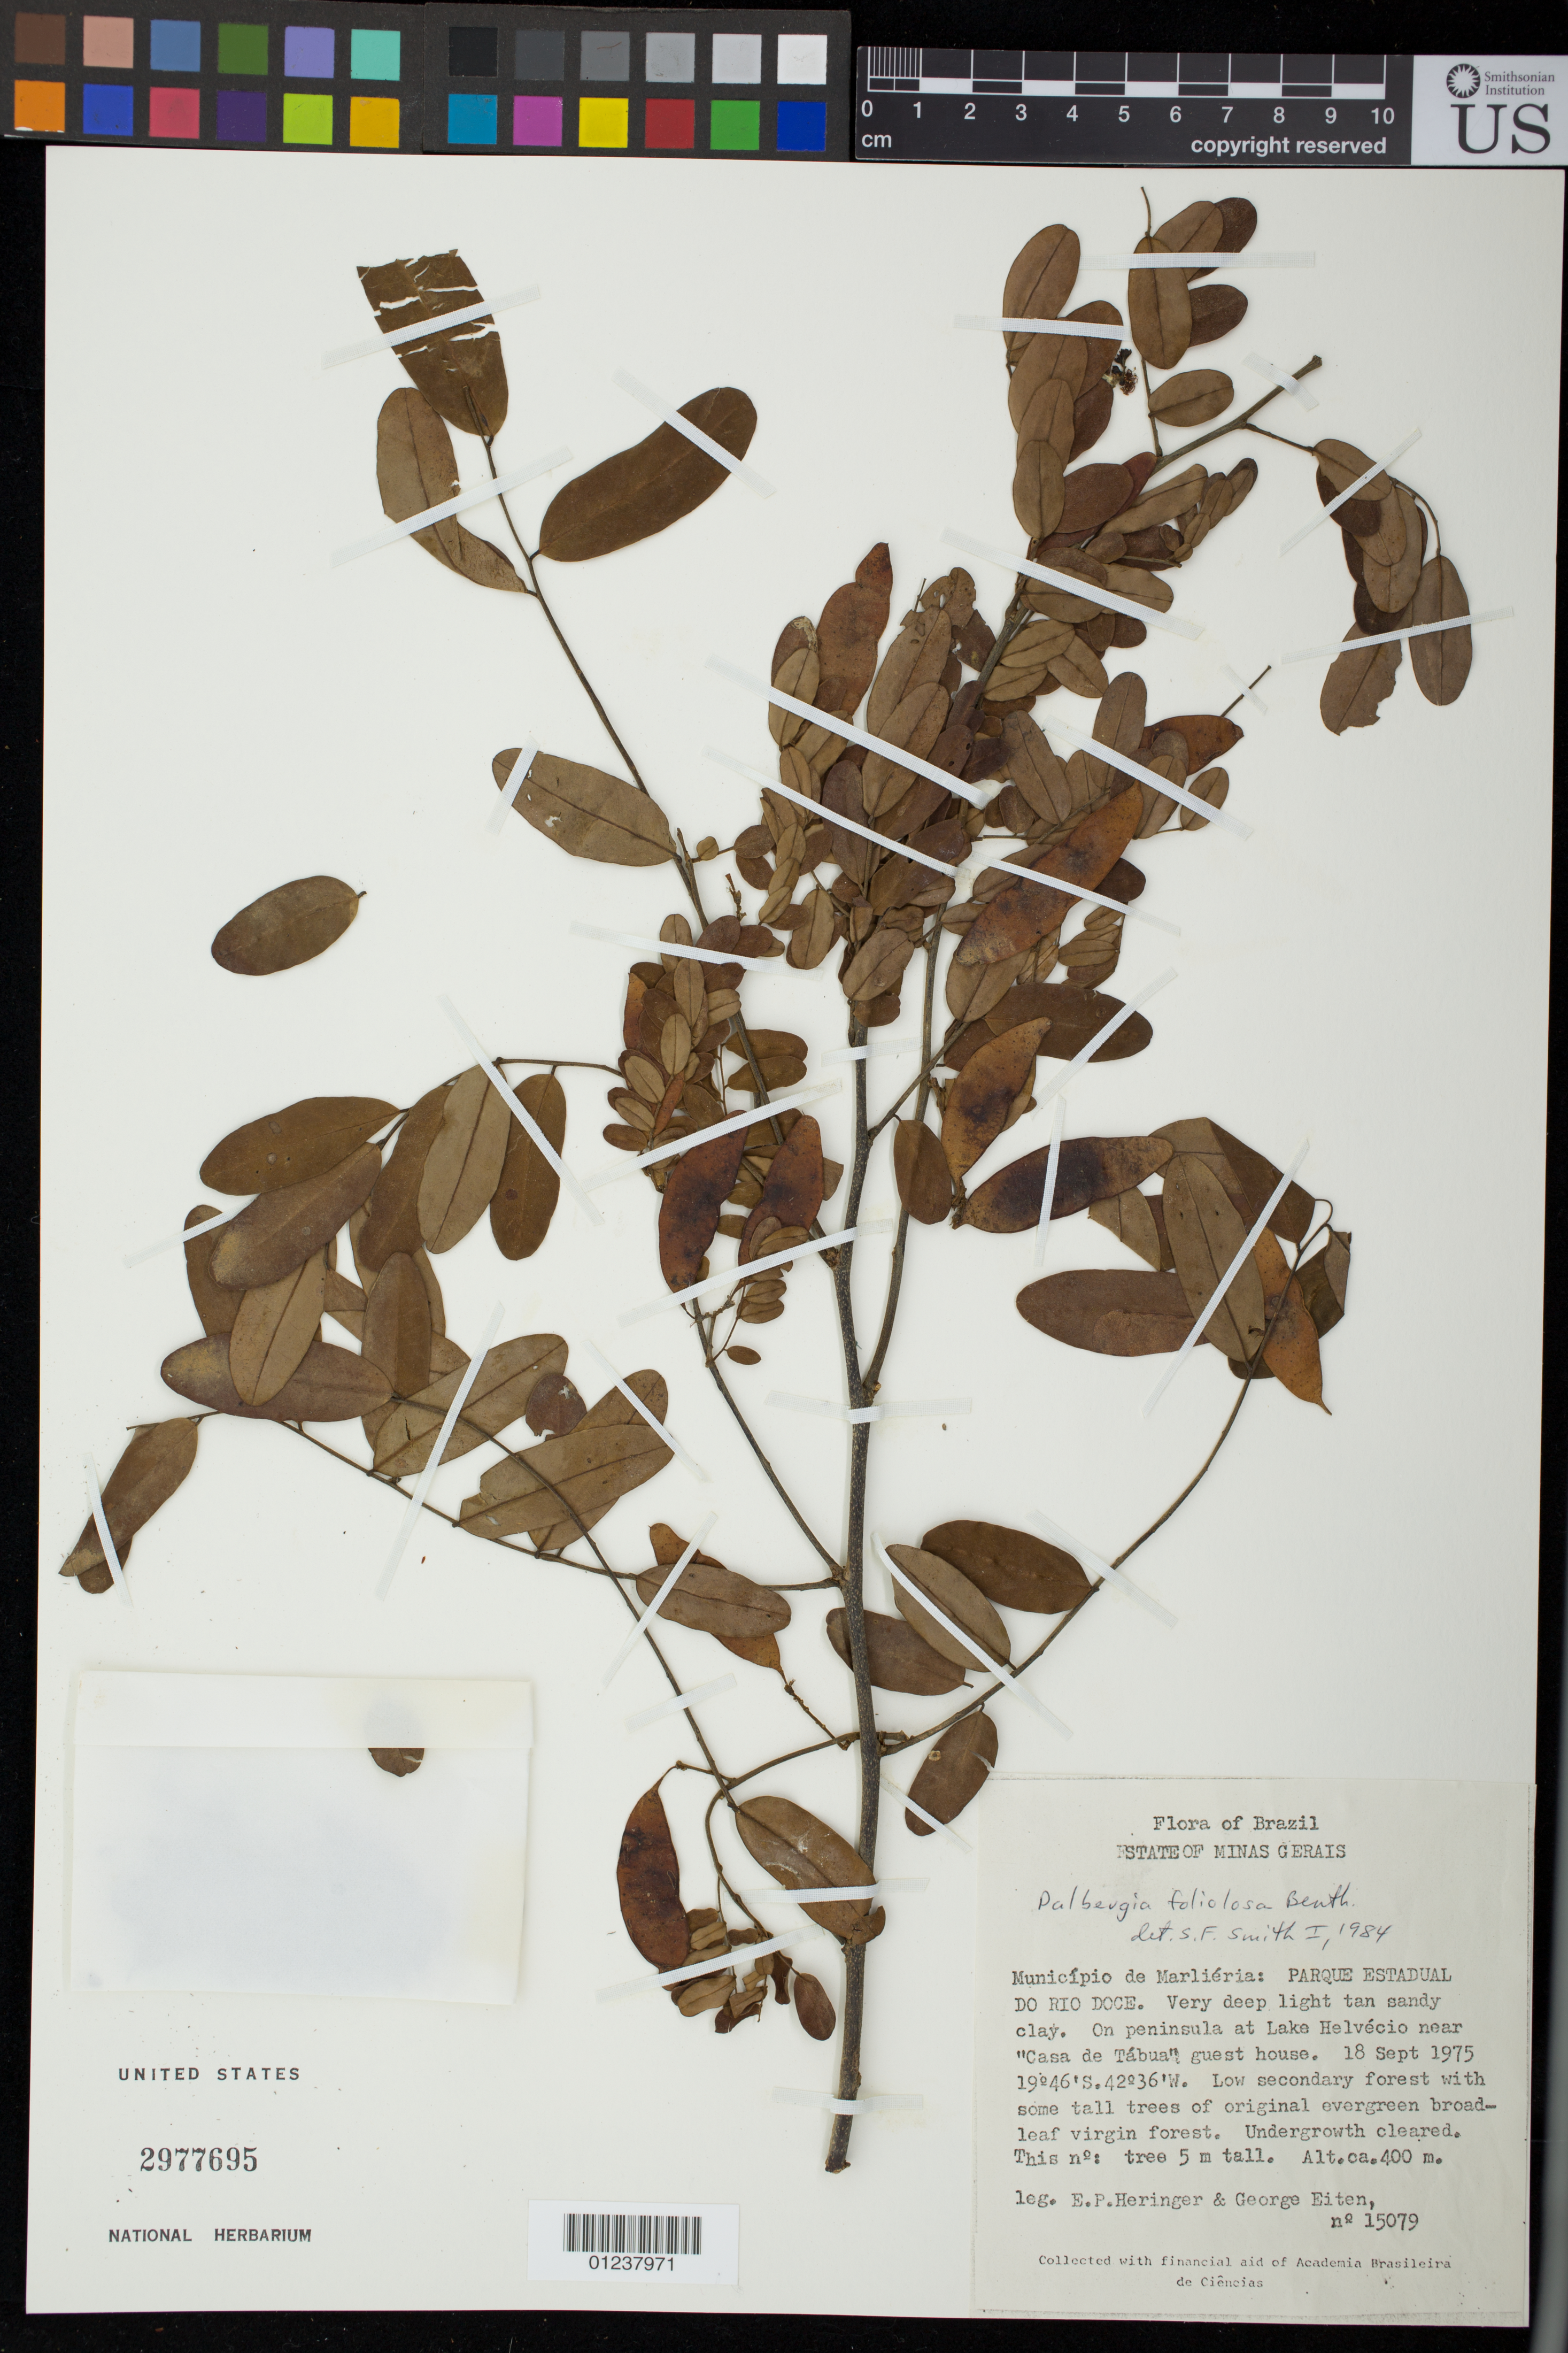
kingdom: Plantae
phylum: Tracheophyta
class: Magnoliopsida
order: Fabales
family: Fabaceae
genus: Dalbergia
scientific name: Dalbergia foliosa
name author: (Benth.) A.M. Carvalho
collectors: E. P. Heringer & G. Eiten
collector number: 15079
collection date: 1975-09-18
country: Brazil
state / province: Minas Gerais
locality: Município de Marliéria: Parque Estadual do Rio Doce. On peninsula at Lake Helvécio, near "Casa de Tábua guest house.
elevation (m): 400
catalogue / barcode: US 2977695